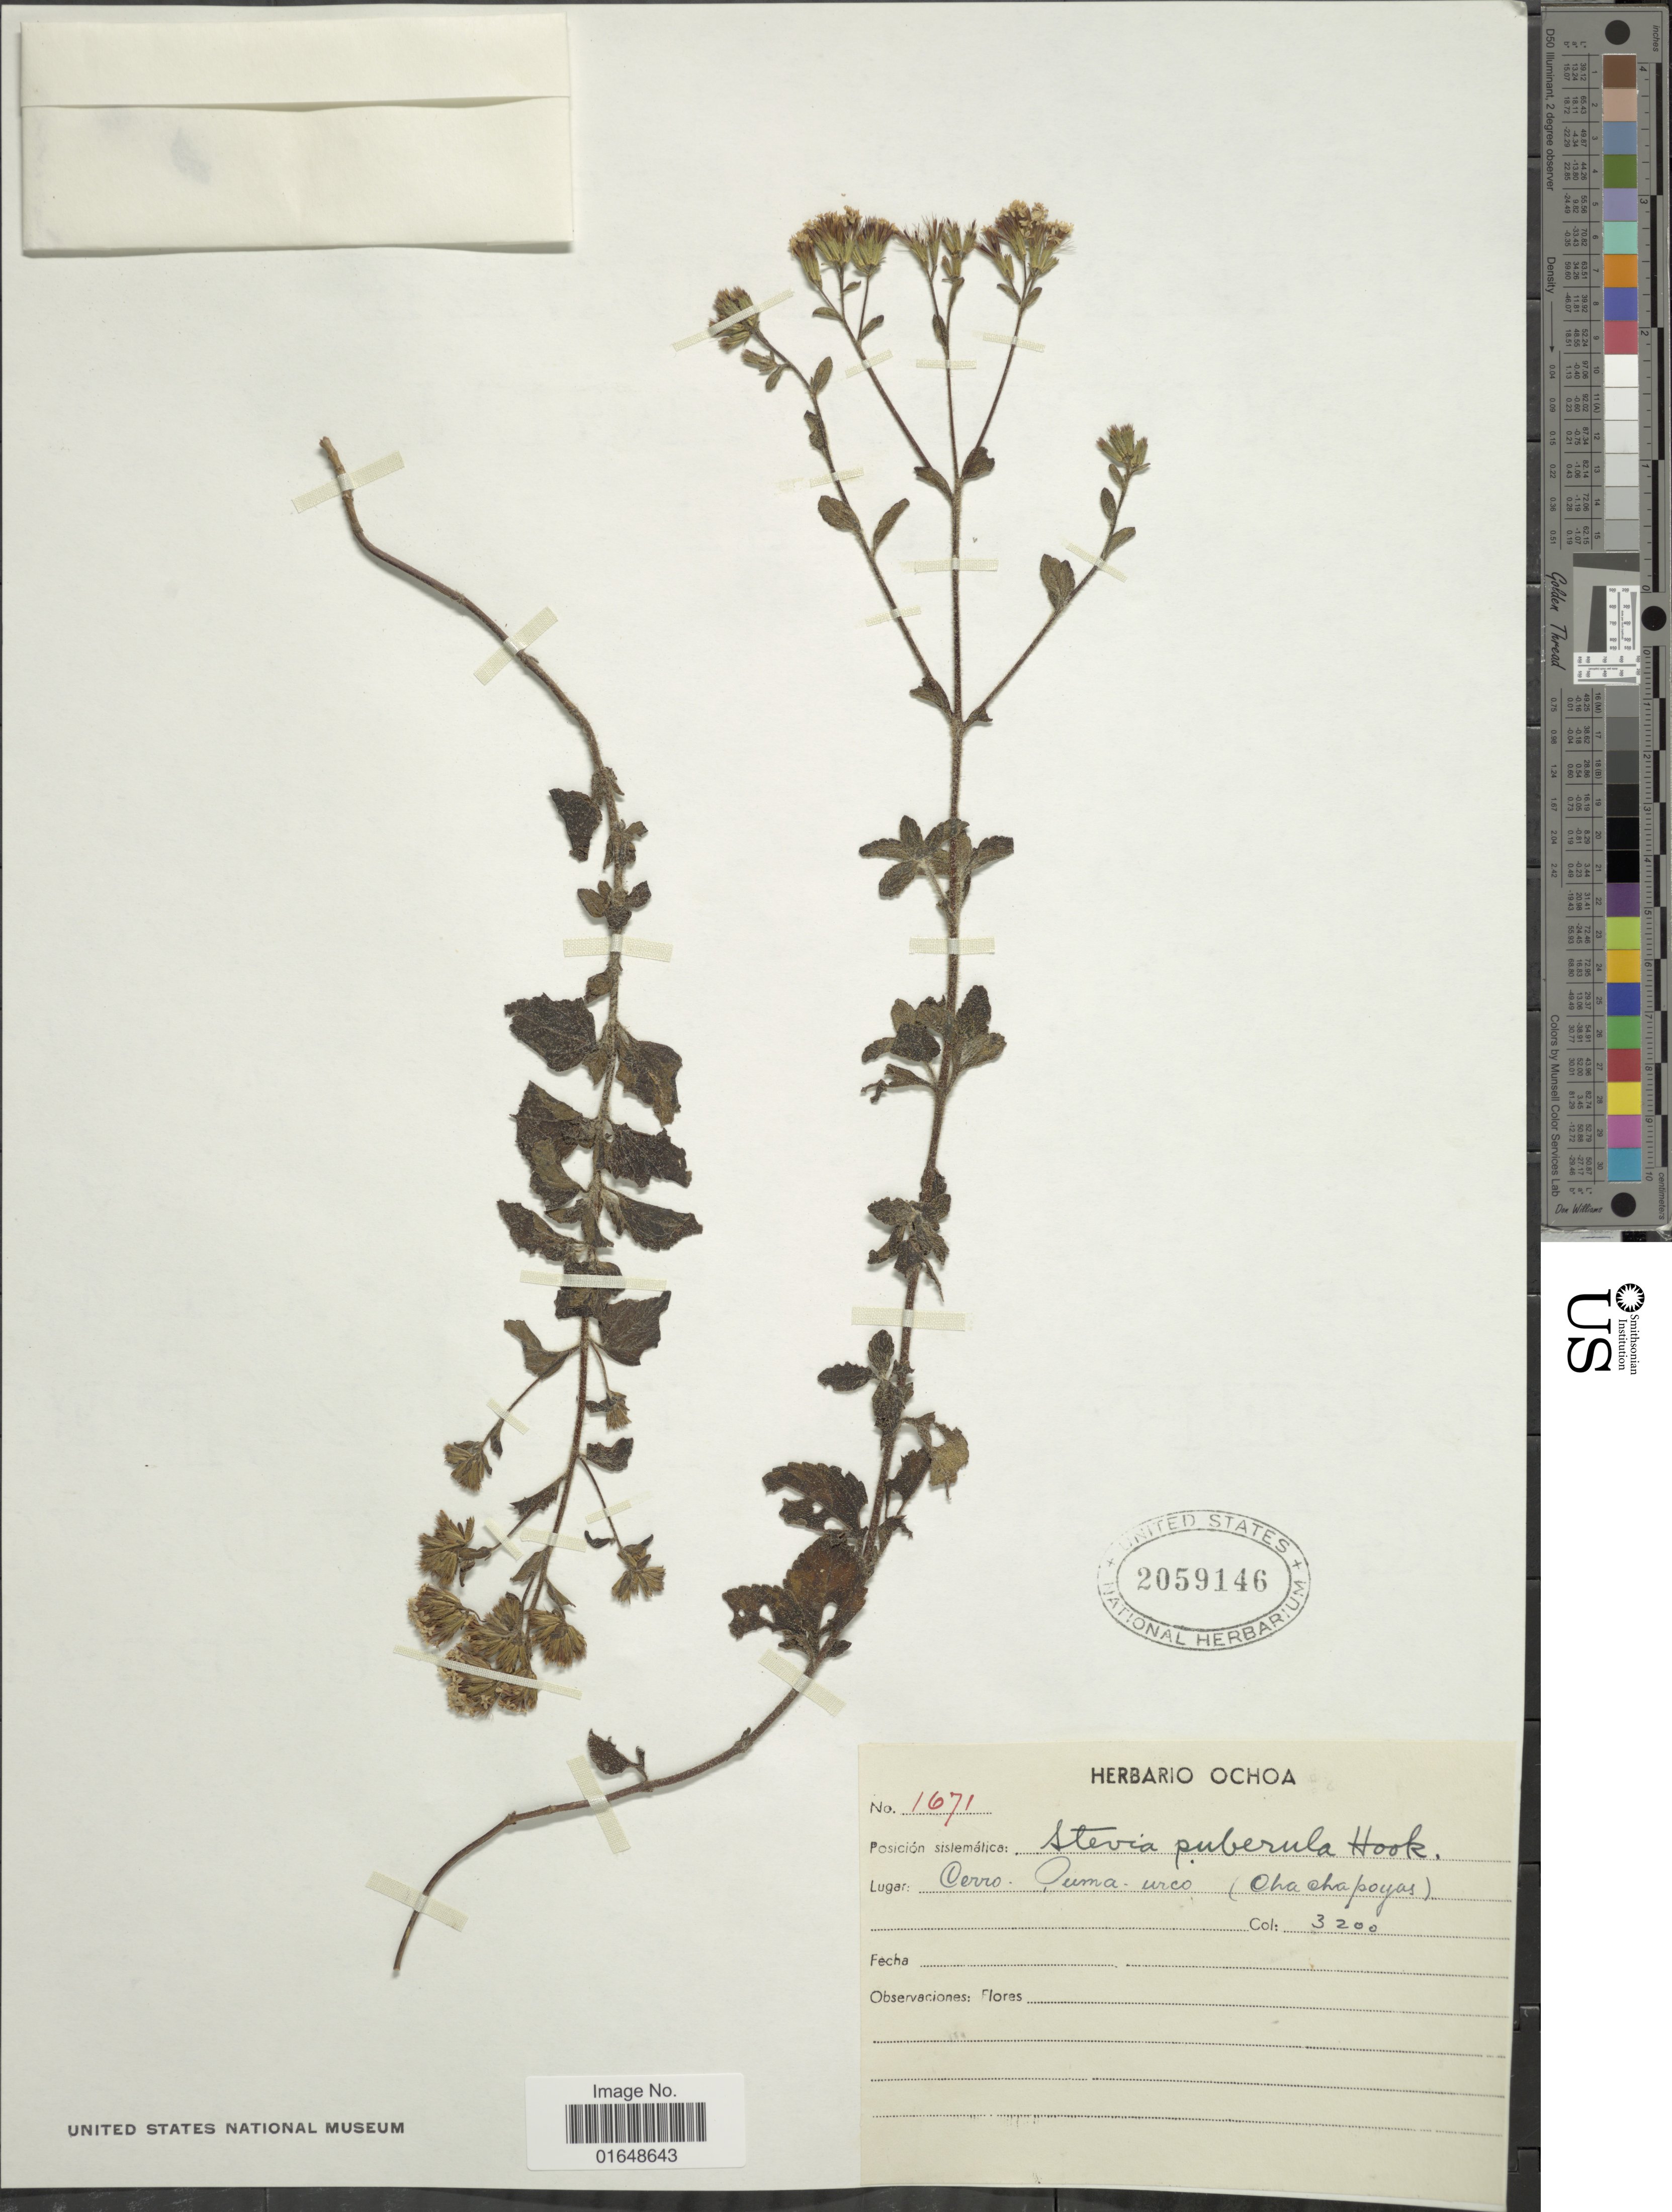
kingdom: Plantae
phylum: Tracheophyta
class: Magnoliopsida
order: Asterales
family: Asteraceae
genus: Stevia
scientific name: Stevia puberula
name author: Hook.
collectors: ex herb. Ochoa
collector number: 1671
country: Peru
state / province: Amazonas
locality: Cerro - Cuma-urco (Chachapoyas)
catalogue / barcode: US 205914